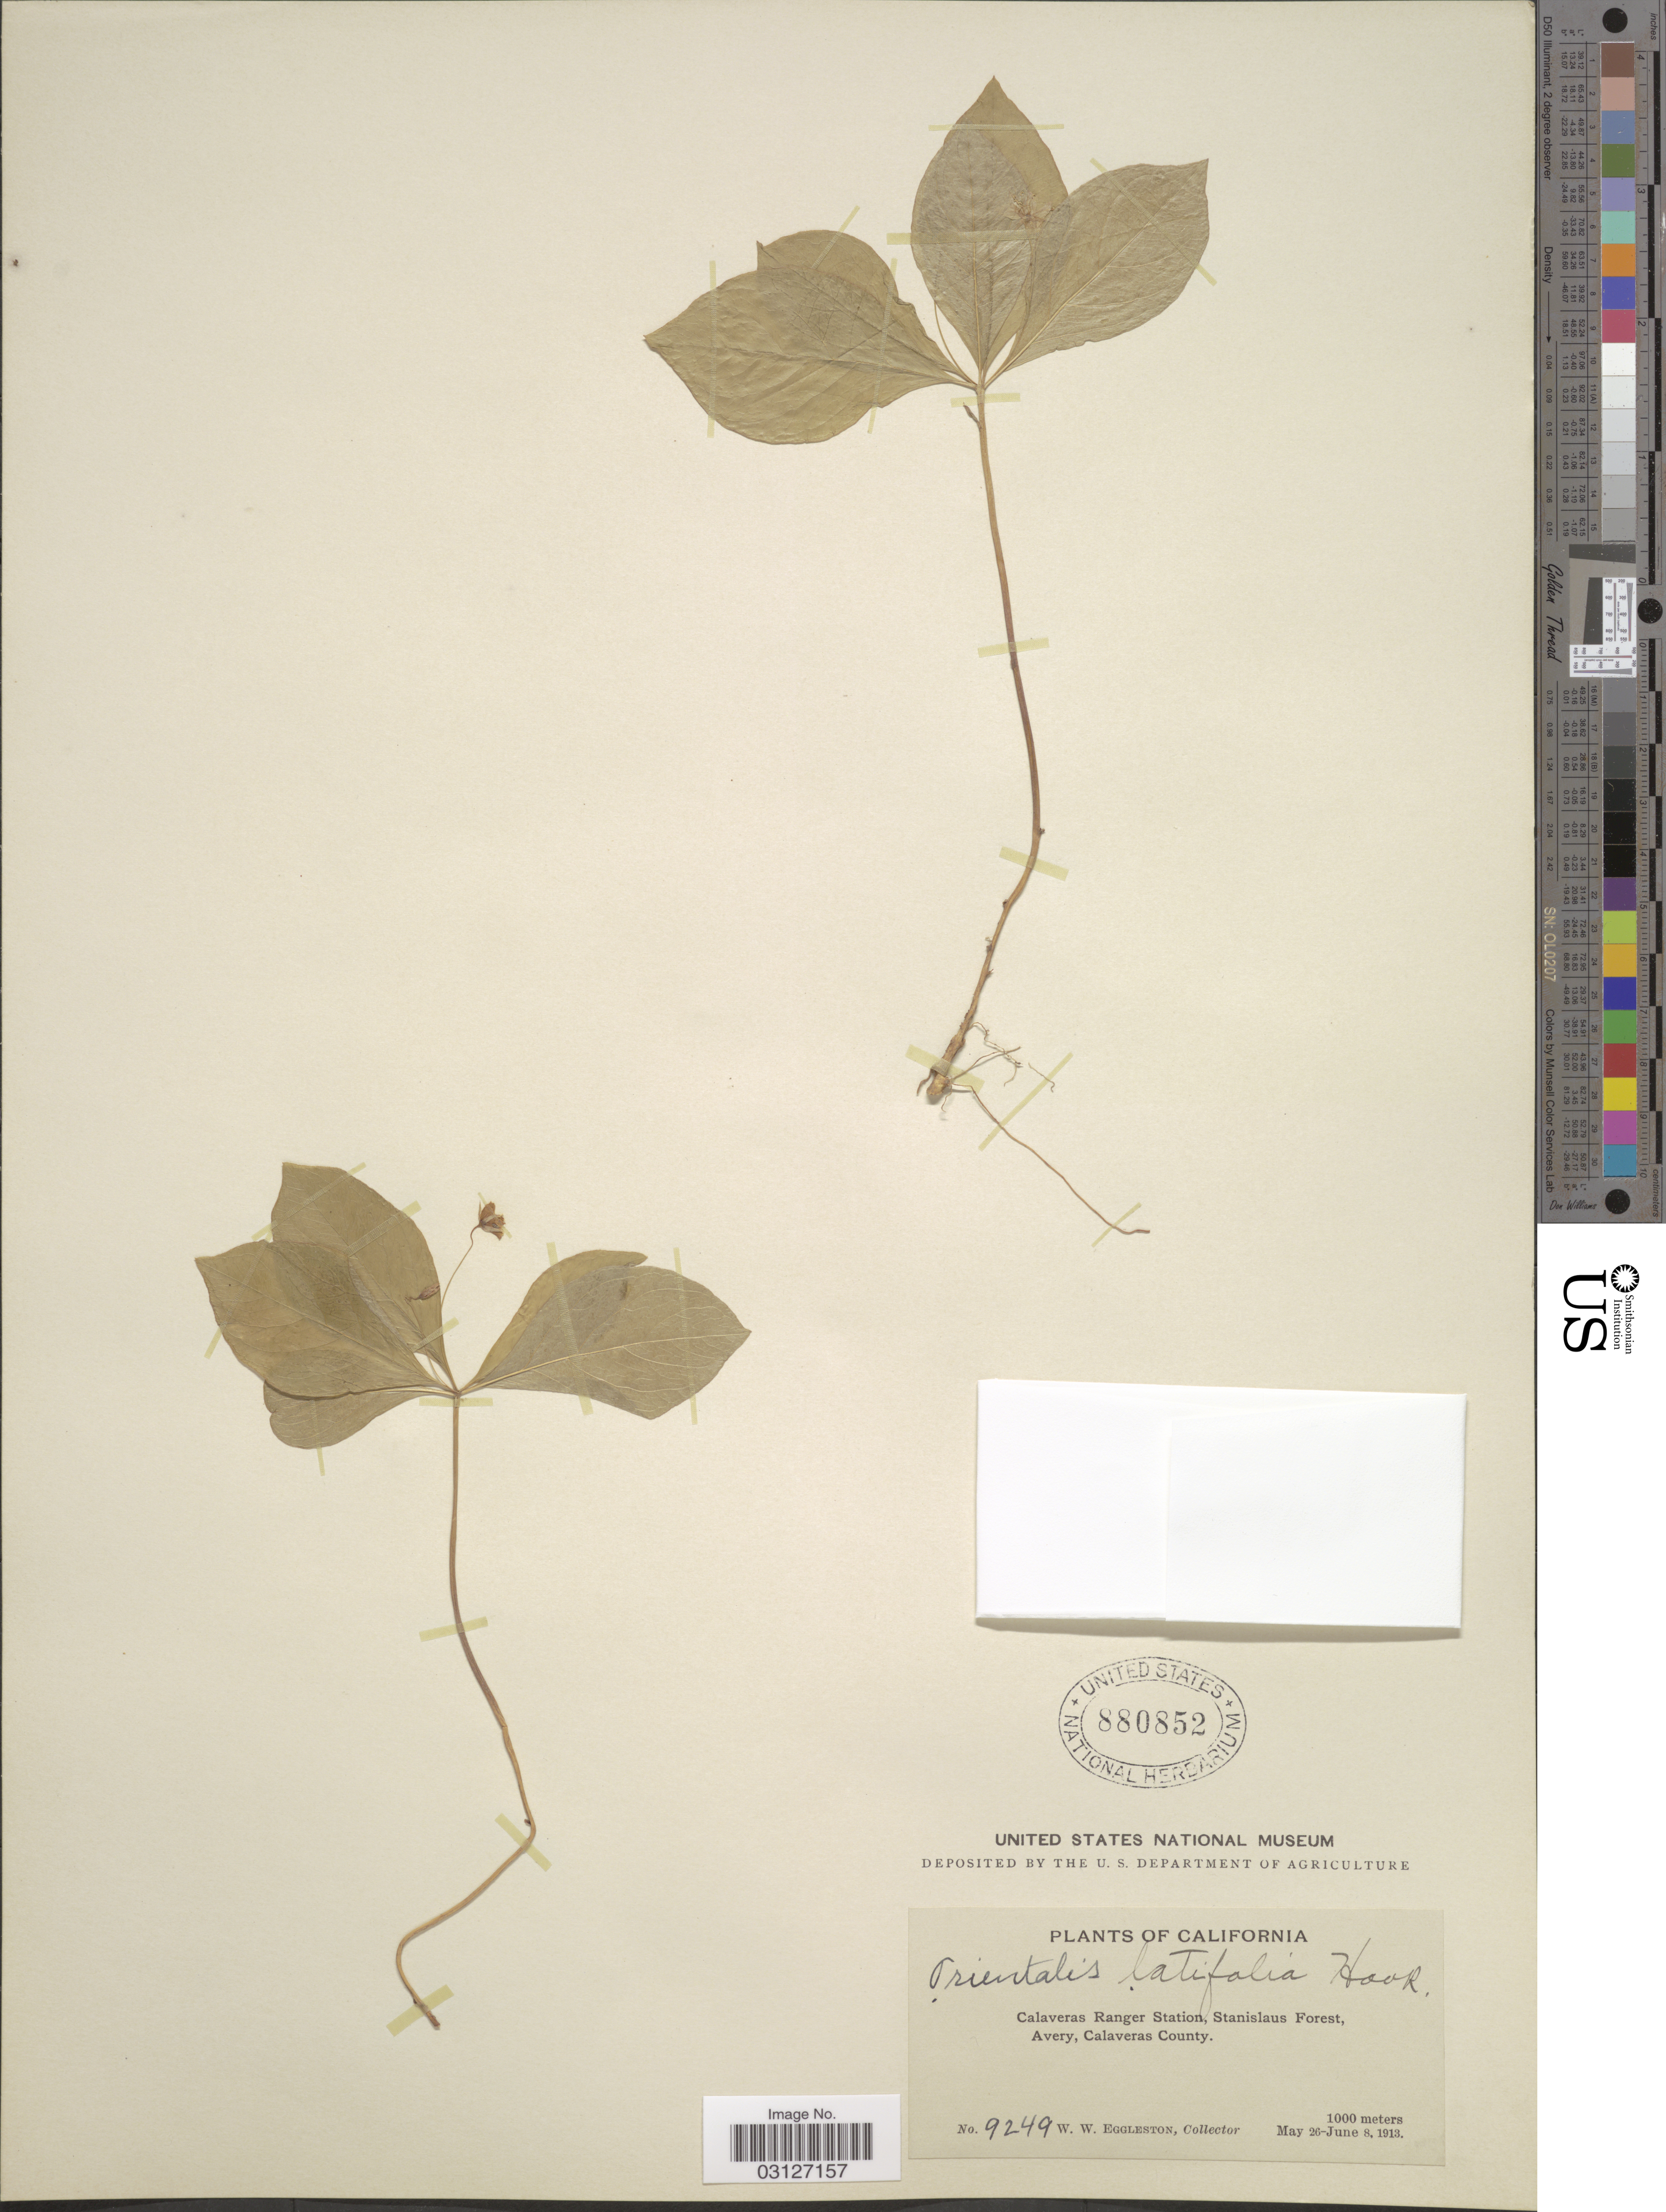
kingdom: Plantae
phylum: Tracheophyta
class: Magnoliopsida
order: Ericales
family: Primulaceae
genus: Trientalis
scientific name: Trientalis latifolia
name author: Hook.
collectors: W. W. Eggleston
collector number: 9249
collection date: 1913-05-26/1913-06-08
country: United States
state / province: California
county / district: Calaveras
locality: Calaveras Ranger Station, Stanislaus Forest, Avery, Calaveras County.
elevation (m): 1000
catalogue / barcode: US 880852